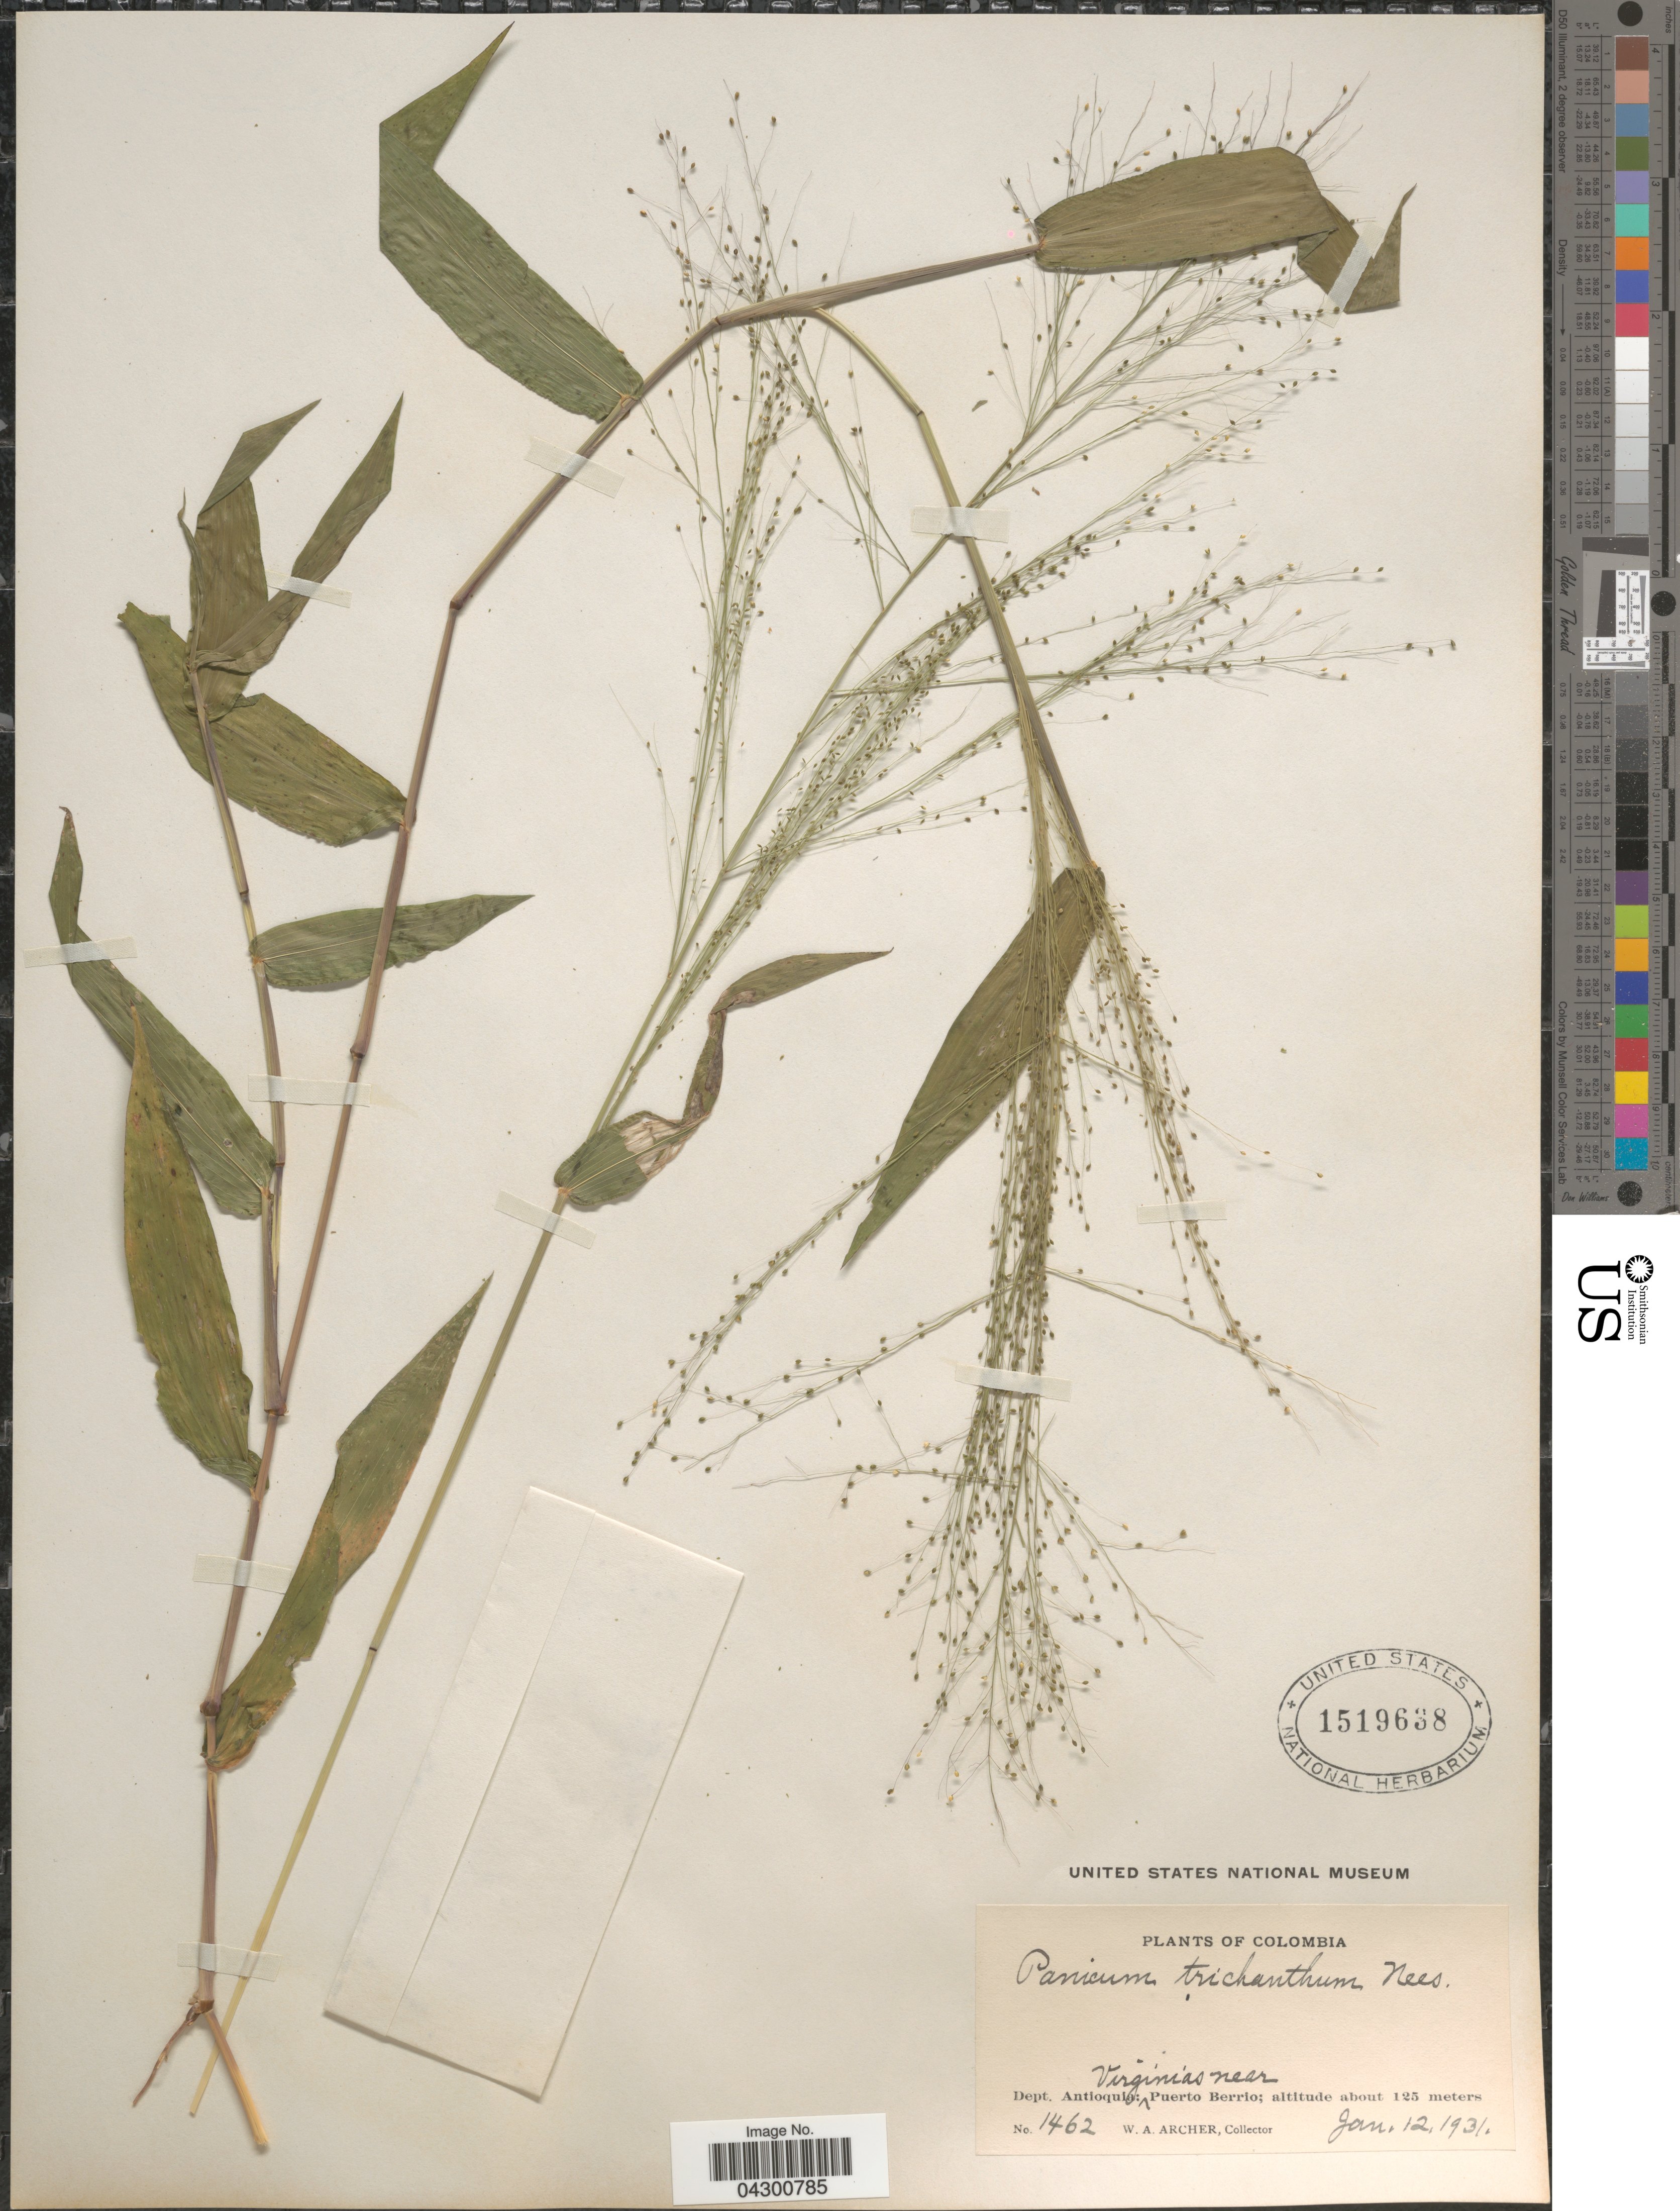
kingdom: Plantae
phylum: Tracheophyta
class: Liliopsida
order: Poales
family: Poaceae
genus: Panicum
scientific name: Panicum trichanthum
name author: Nees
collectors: W. Archer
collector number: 1462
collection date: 1931-01-12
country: Colombia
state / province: Antioquia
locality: Dept. Antioquia: Virginias near Puerto Berrio.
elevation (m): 125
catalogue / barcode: US 1519638